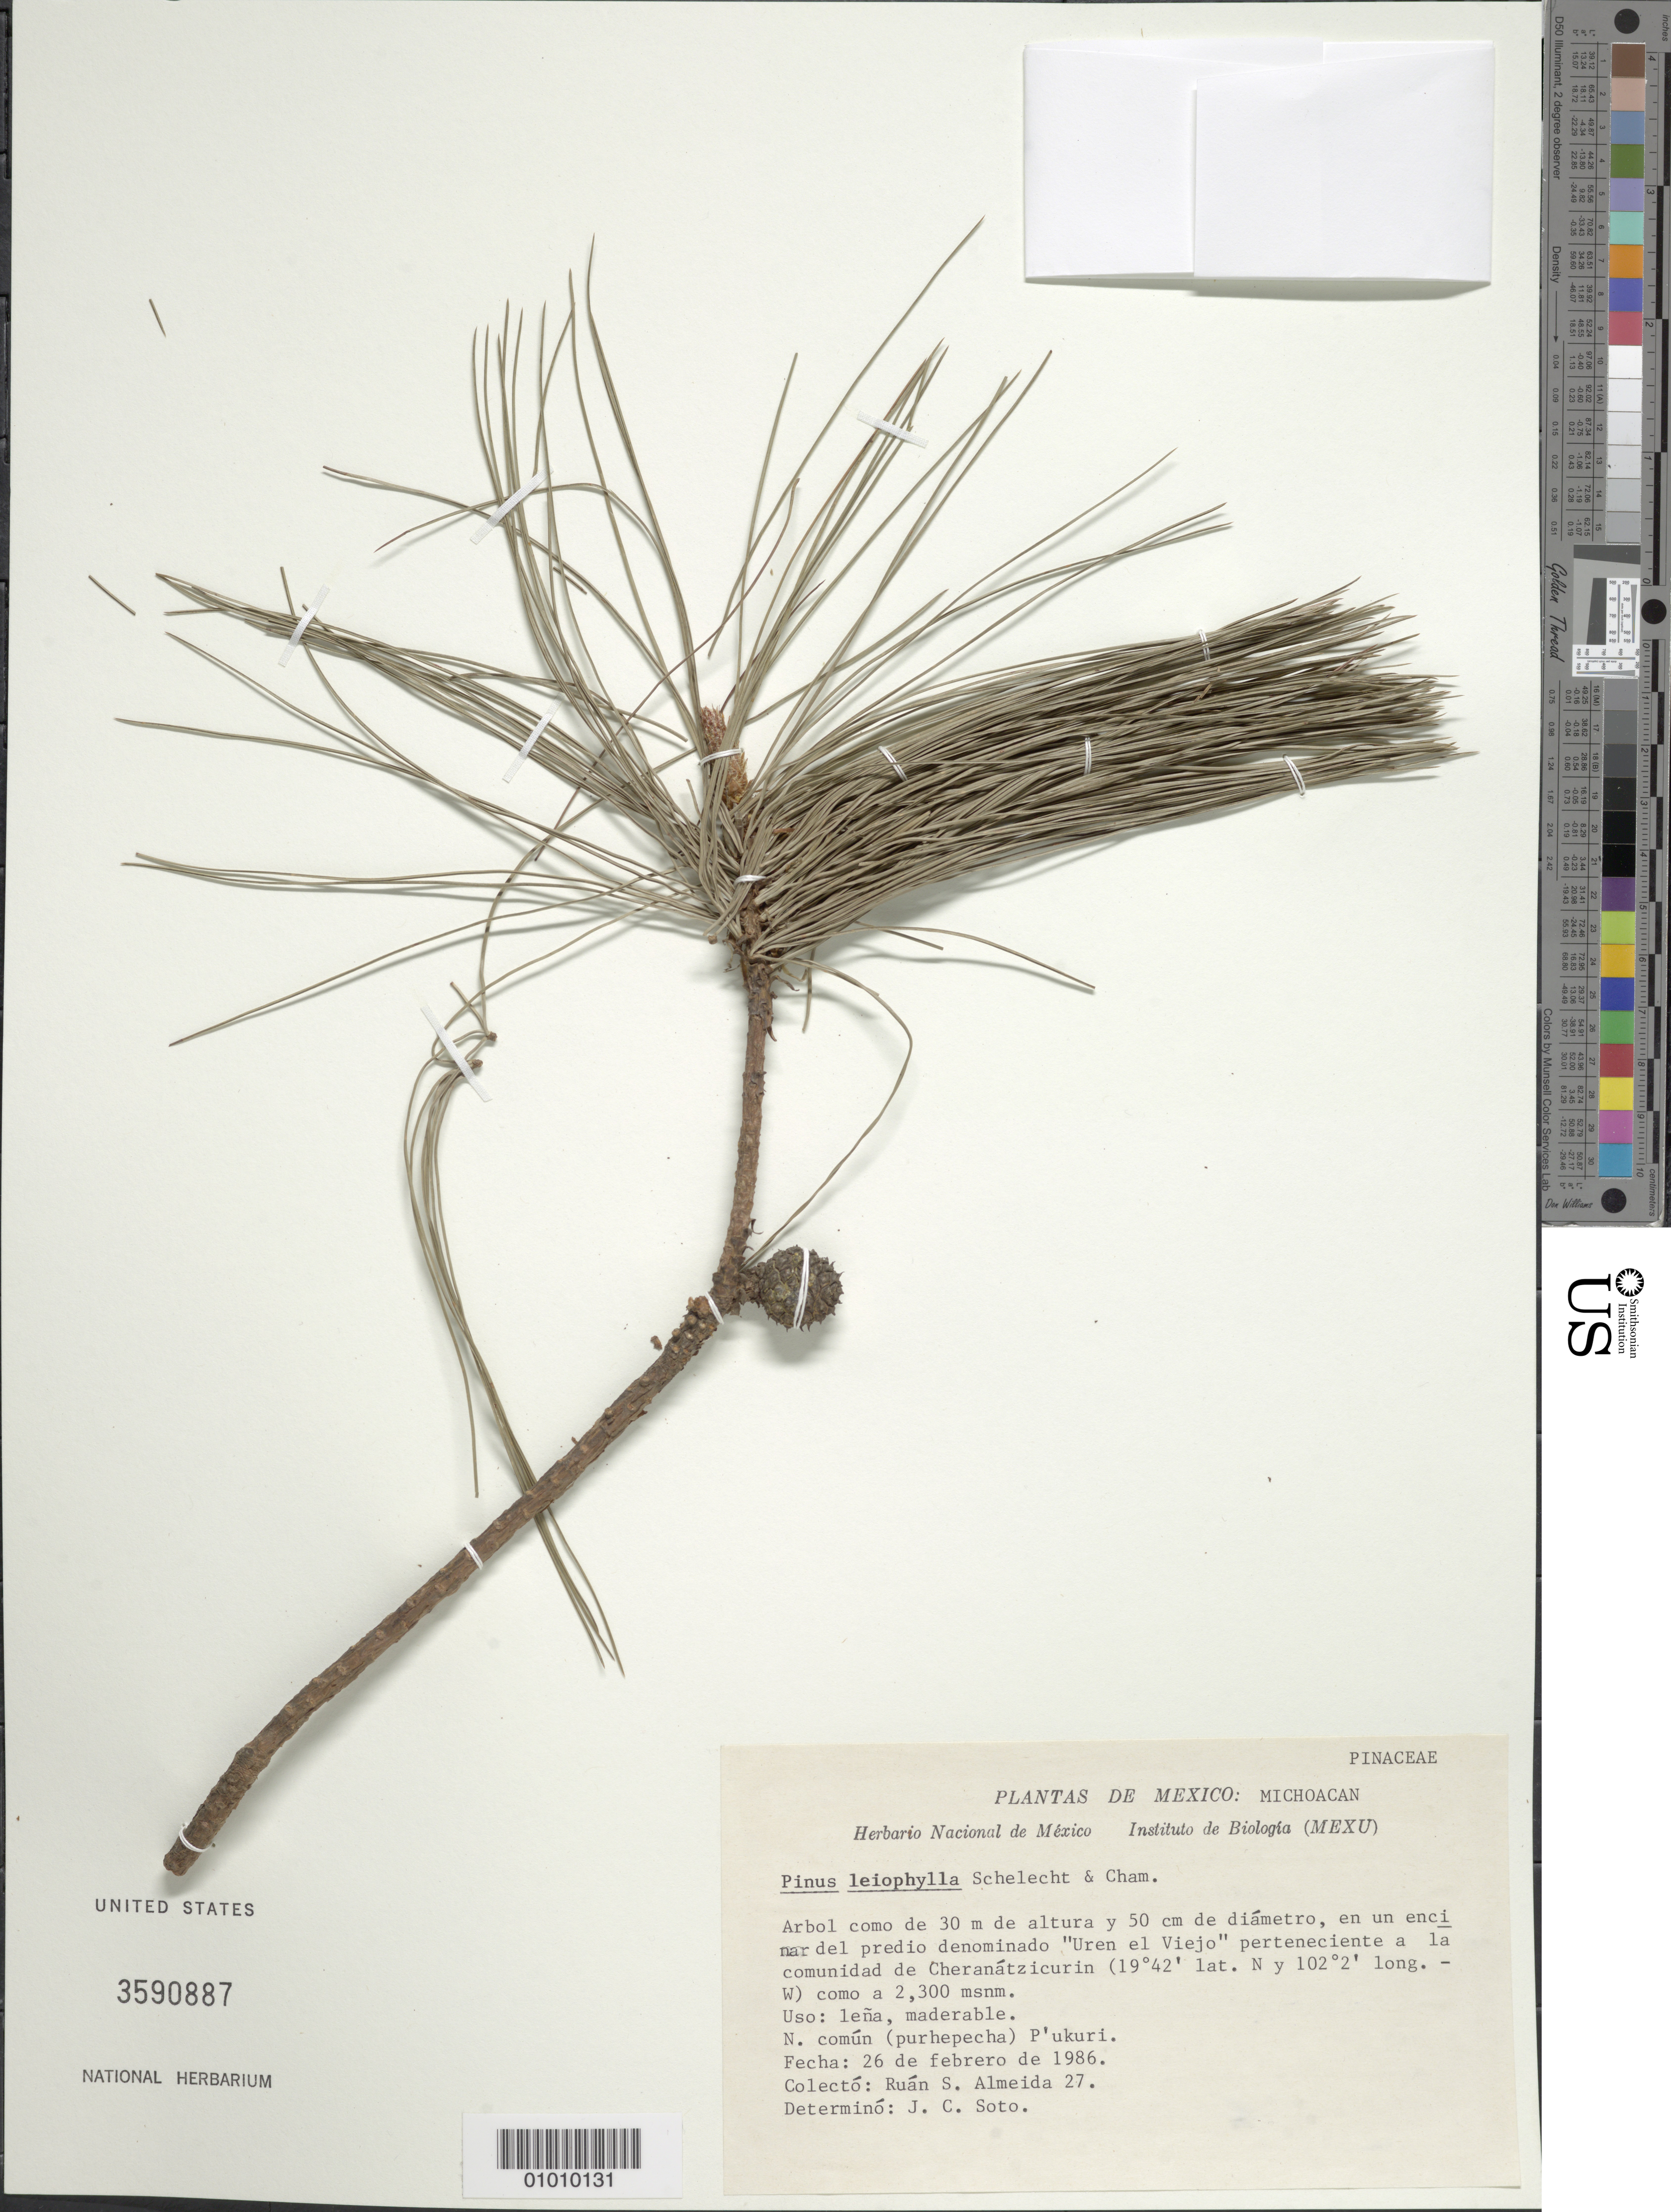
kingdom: Plantae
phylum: Tracheophyta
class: Pinopsida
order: Pinales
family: Pinaceae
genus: Pinus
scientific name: Pinus leiophylla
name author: Schiede ex Schltdl. & Cham.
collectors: R. Almeida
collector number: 27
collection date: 1986-02-26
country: Mexico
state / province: Michoacán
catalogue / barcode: US 3590887